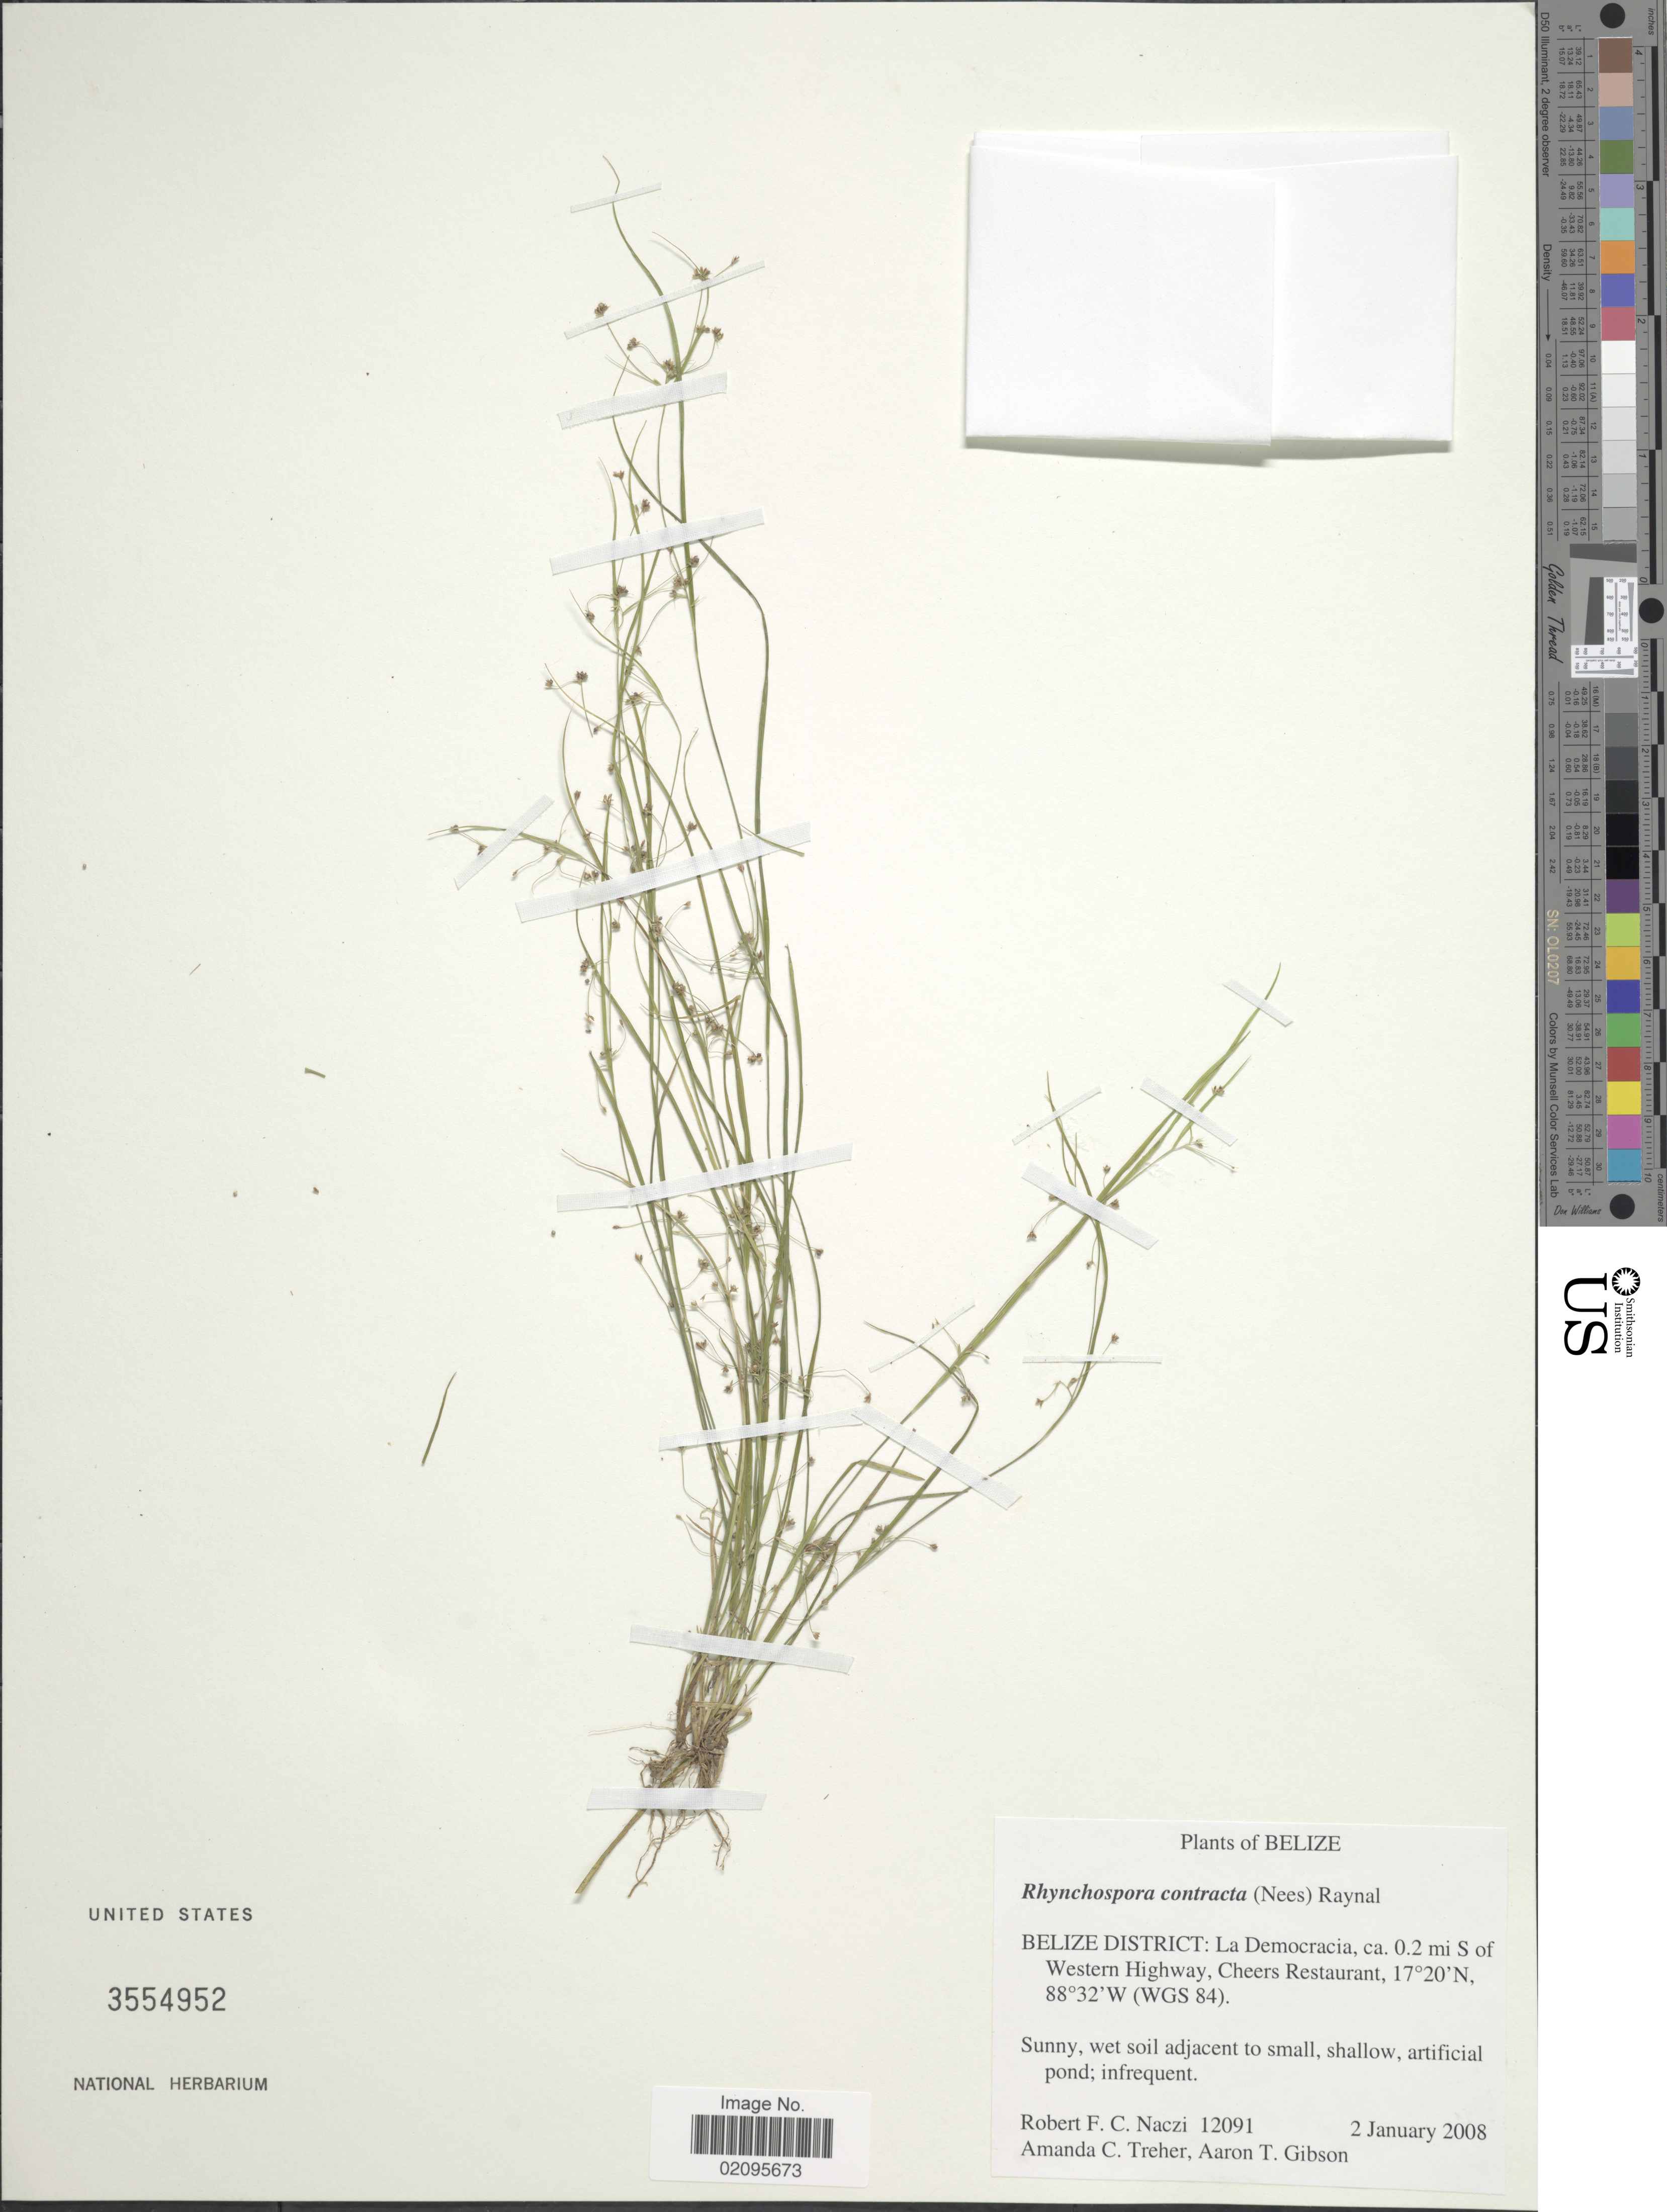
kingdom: Plantae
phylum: Tracheophyta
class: Liliopsida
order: Poales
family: Cyperaceae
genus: Rhynchospora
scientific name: Rhynchospora contracta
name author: (Nees) J. Raynal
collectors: R. F. C. Naczi, A. Treher & A. Gibson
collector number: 12091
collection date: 2008-01-02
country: Belize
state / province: Belize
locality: Belize District: La Democracia, ca. 0.2 mi S of Western Highway, Cheers Restaurant, (WGS 84).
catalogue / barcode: US 3554952